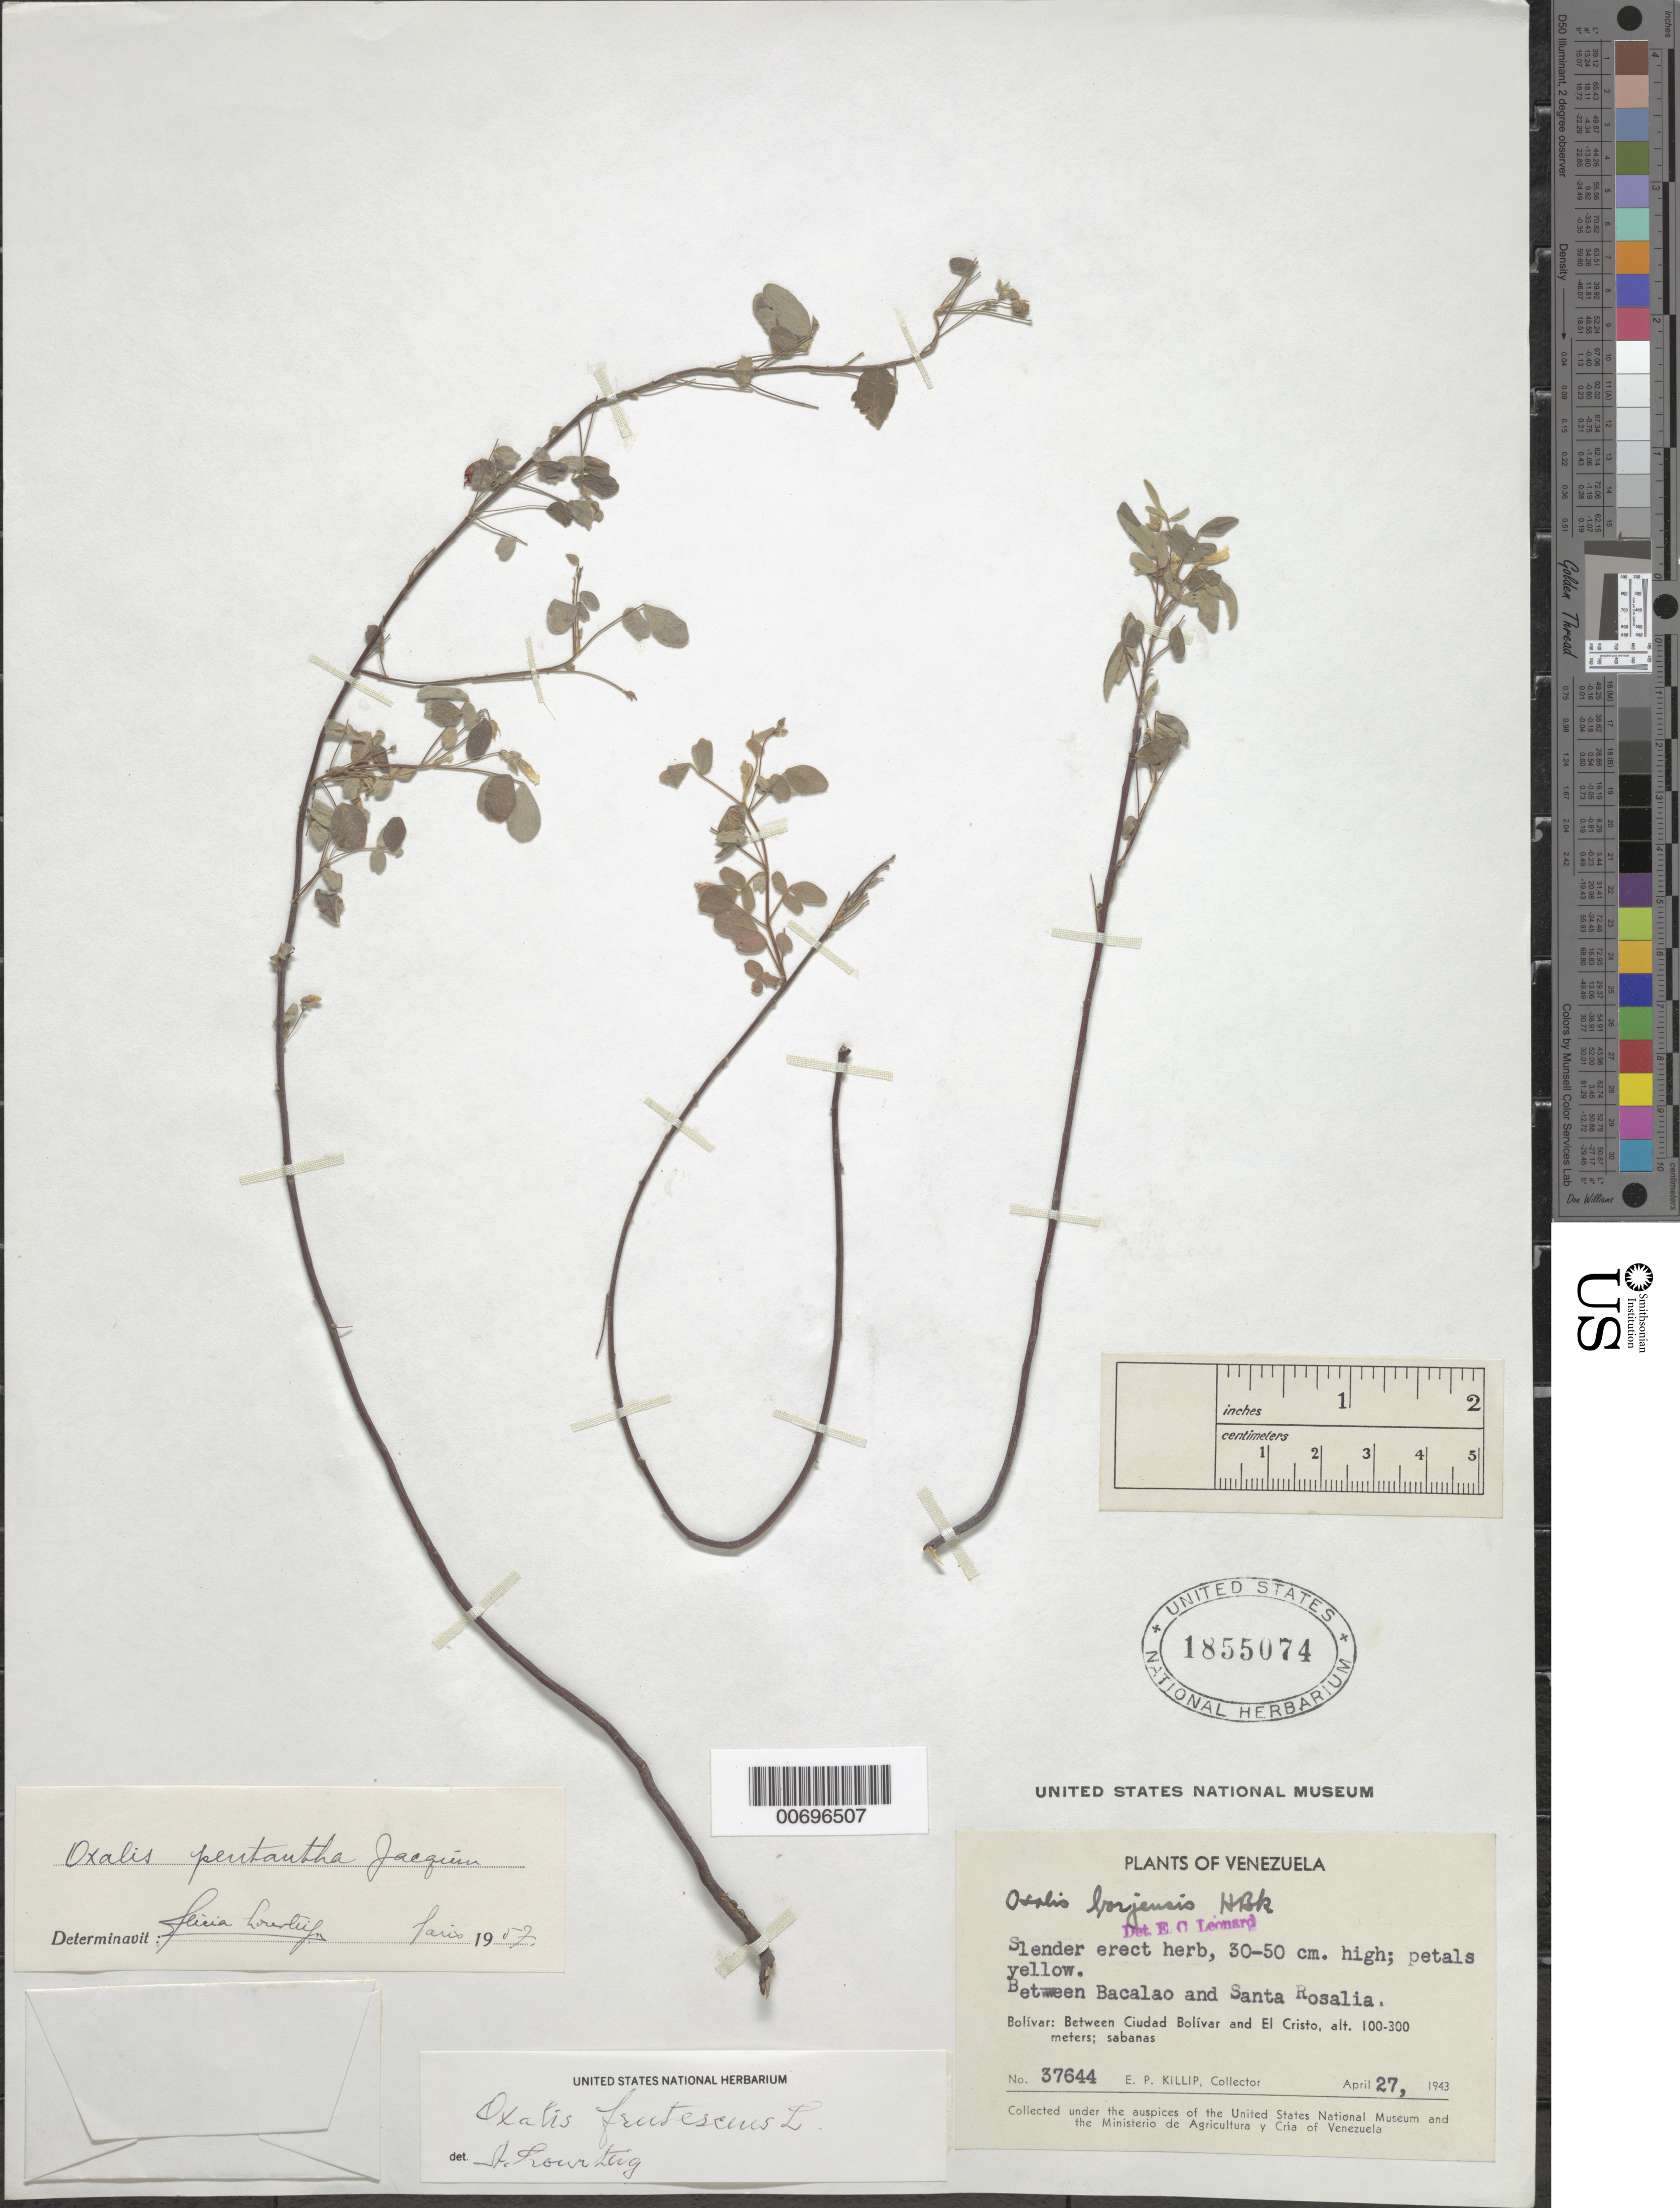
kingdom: Plantae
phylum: Tracheophyta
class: Magnoliopsida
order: Oxalidales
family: Oxalidaceae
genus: Oxalis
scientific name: Oxalis frutescens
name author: L.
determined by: Lourteig, A.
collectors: E. P. Killip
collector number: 37644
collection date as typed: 27-Apr-43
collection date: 1943-04-27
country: Venezuela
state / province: Bolívar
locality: Bacalao to Santa Rosalia; between Ciudad Bolívar and El Cristo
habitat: Savanna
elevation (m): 100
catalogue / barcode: US 1855074